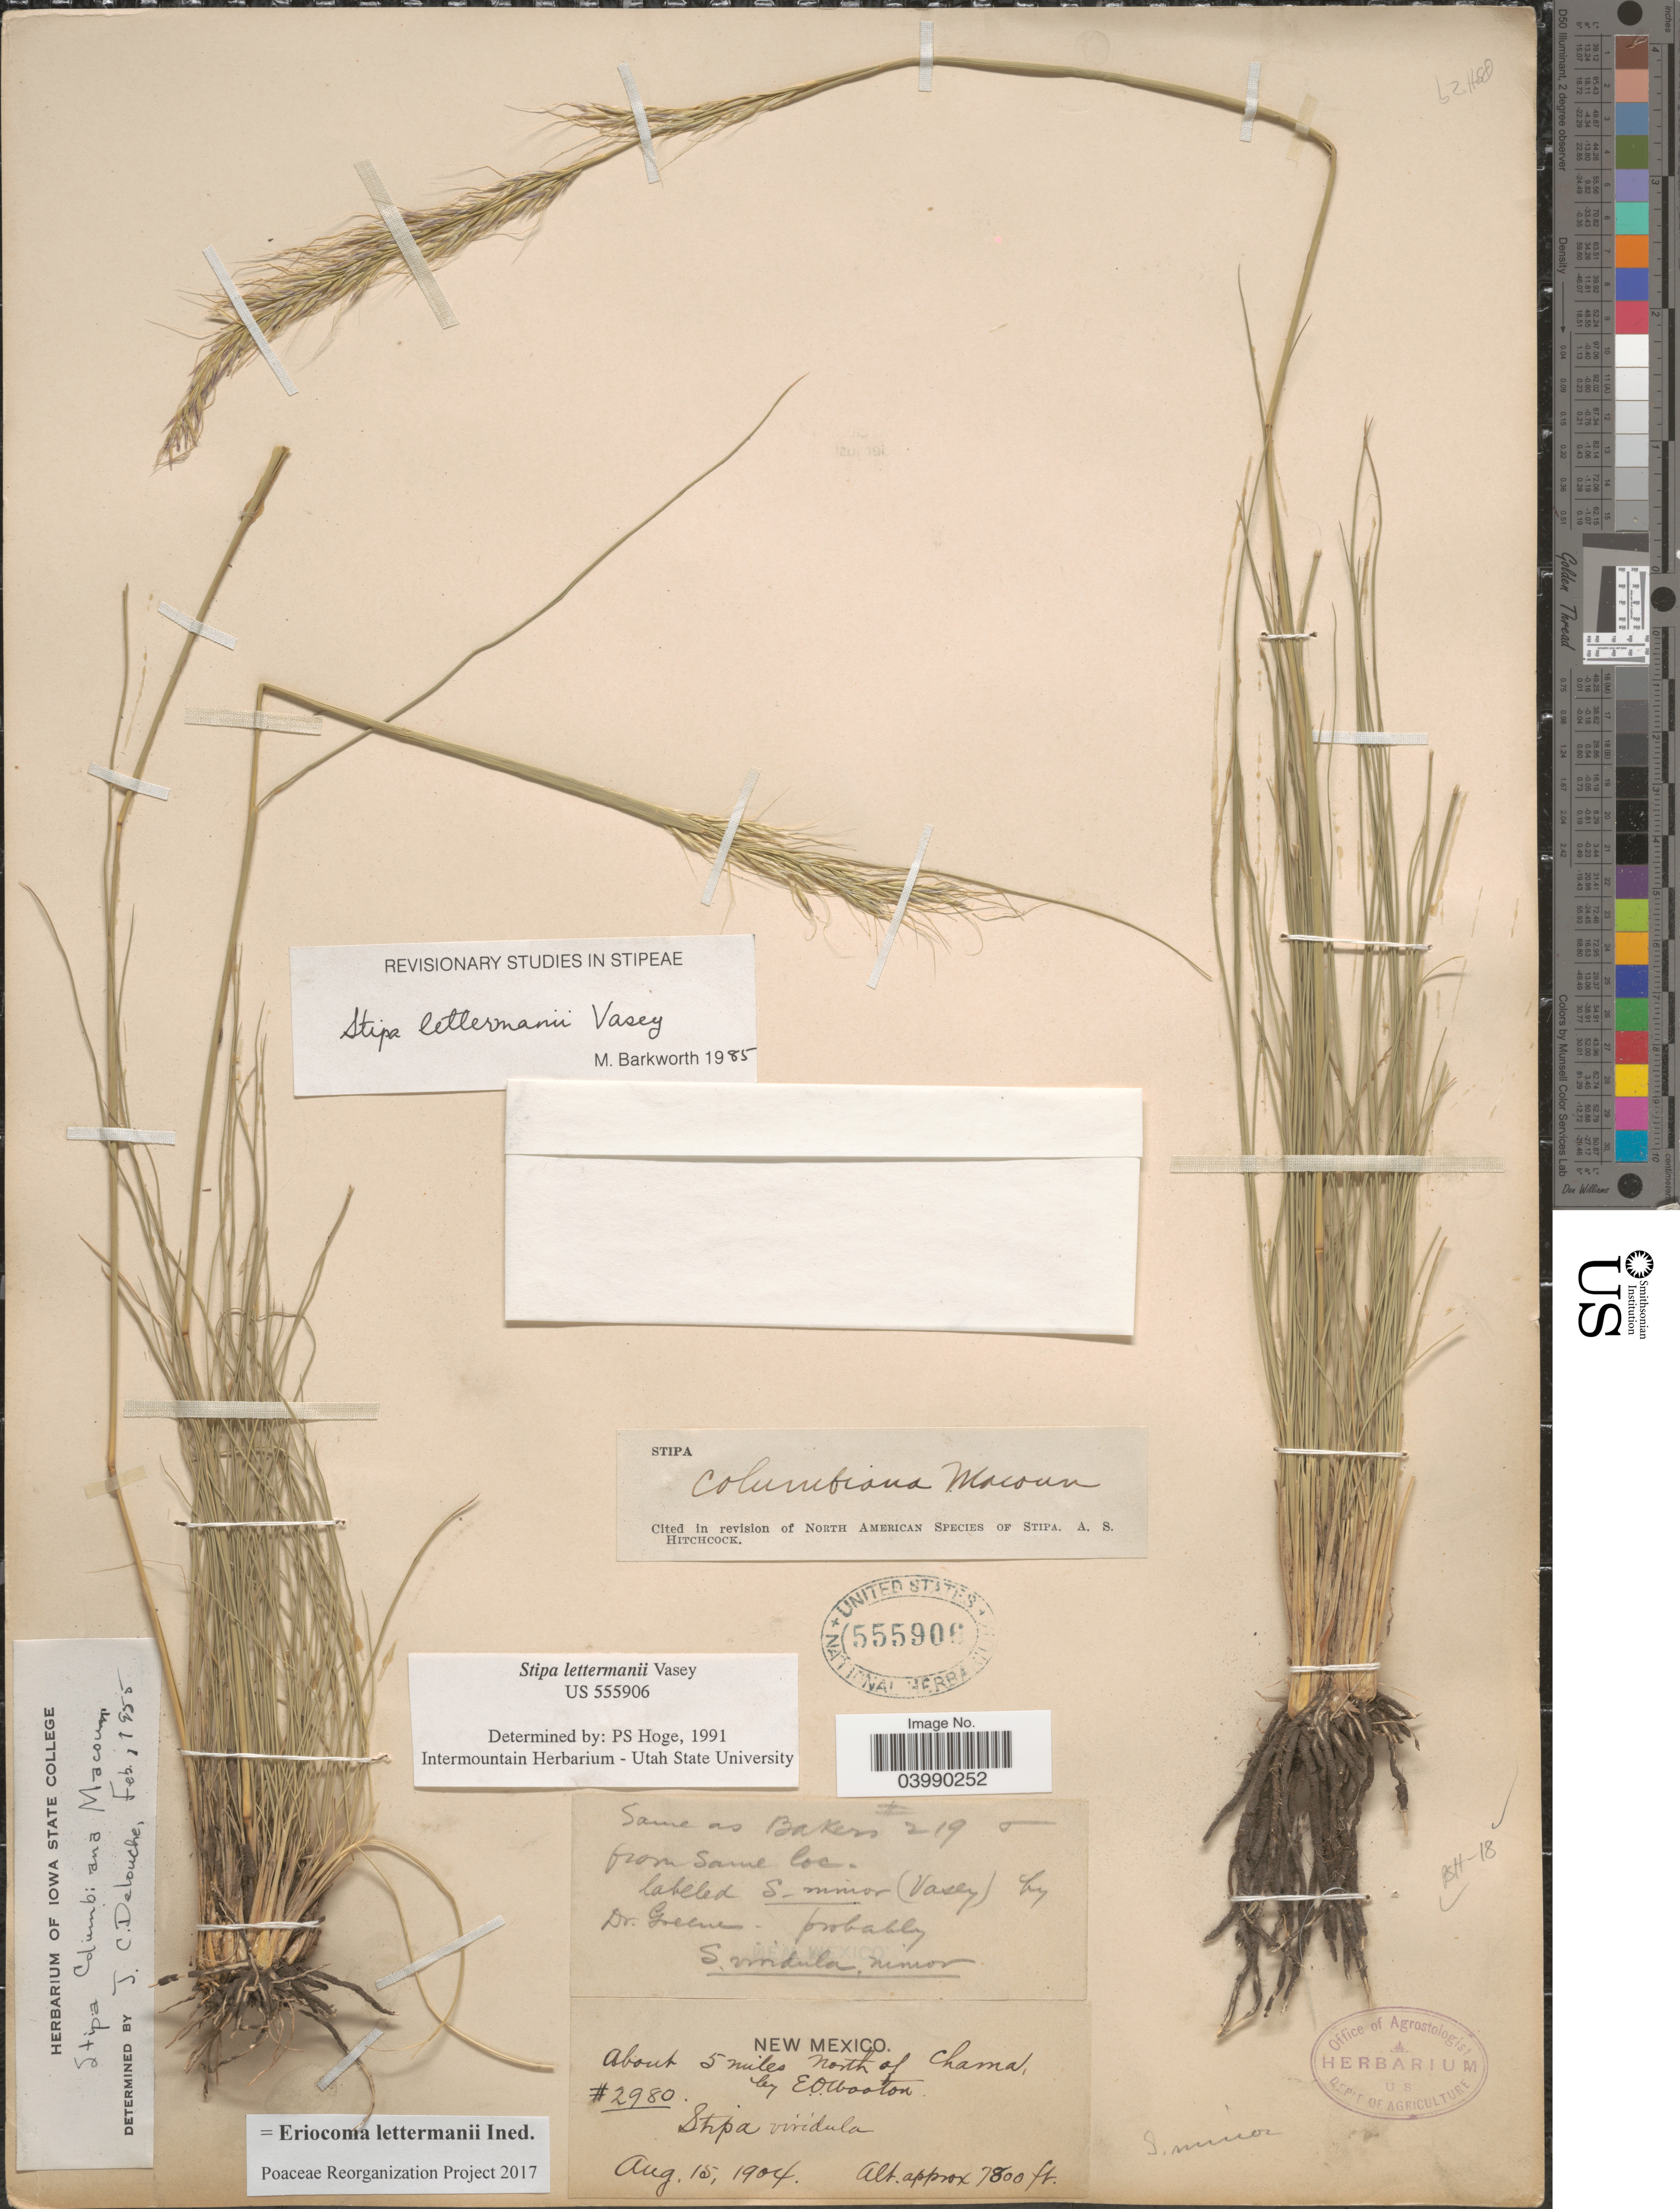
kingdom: Plantae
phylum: Tracheophyta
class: Liliopsida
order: Poales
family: Poaceae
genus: Eriocoma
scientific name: Eriocoma lettermanii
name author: (Vasey) Romasch.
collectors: E. O. Wooton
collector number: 2980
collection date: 1904-08-15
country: United States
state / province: New Mexico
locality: About 5 miles North of Chama.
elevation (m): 2377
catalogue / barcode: US 555906